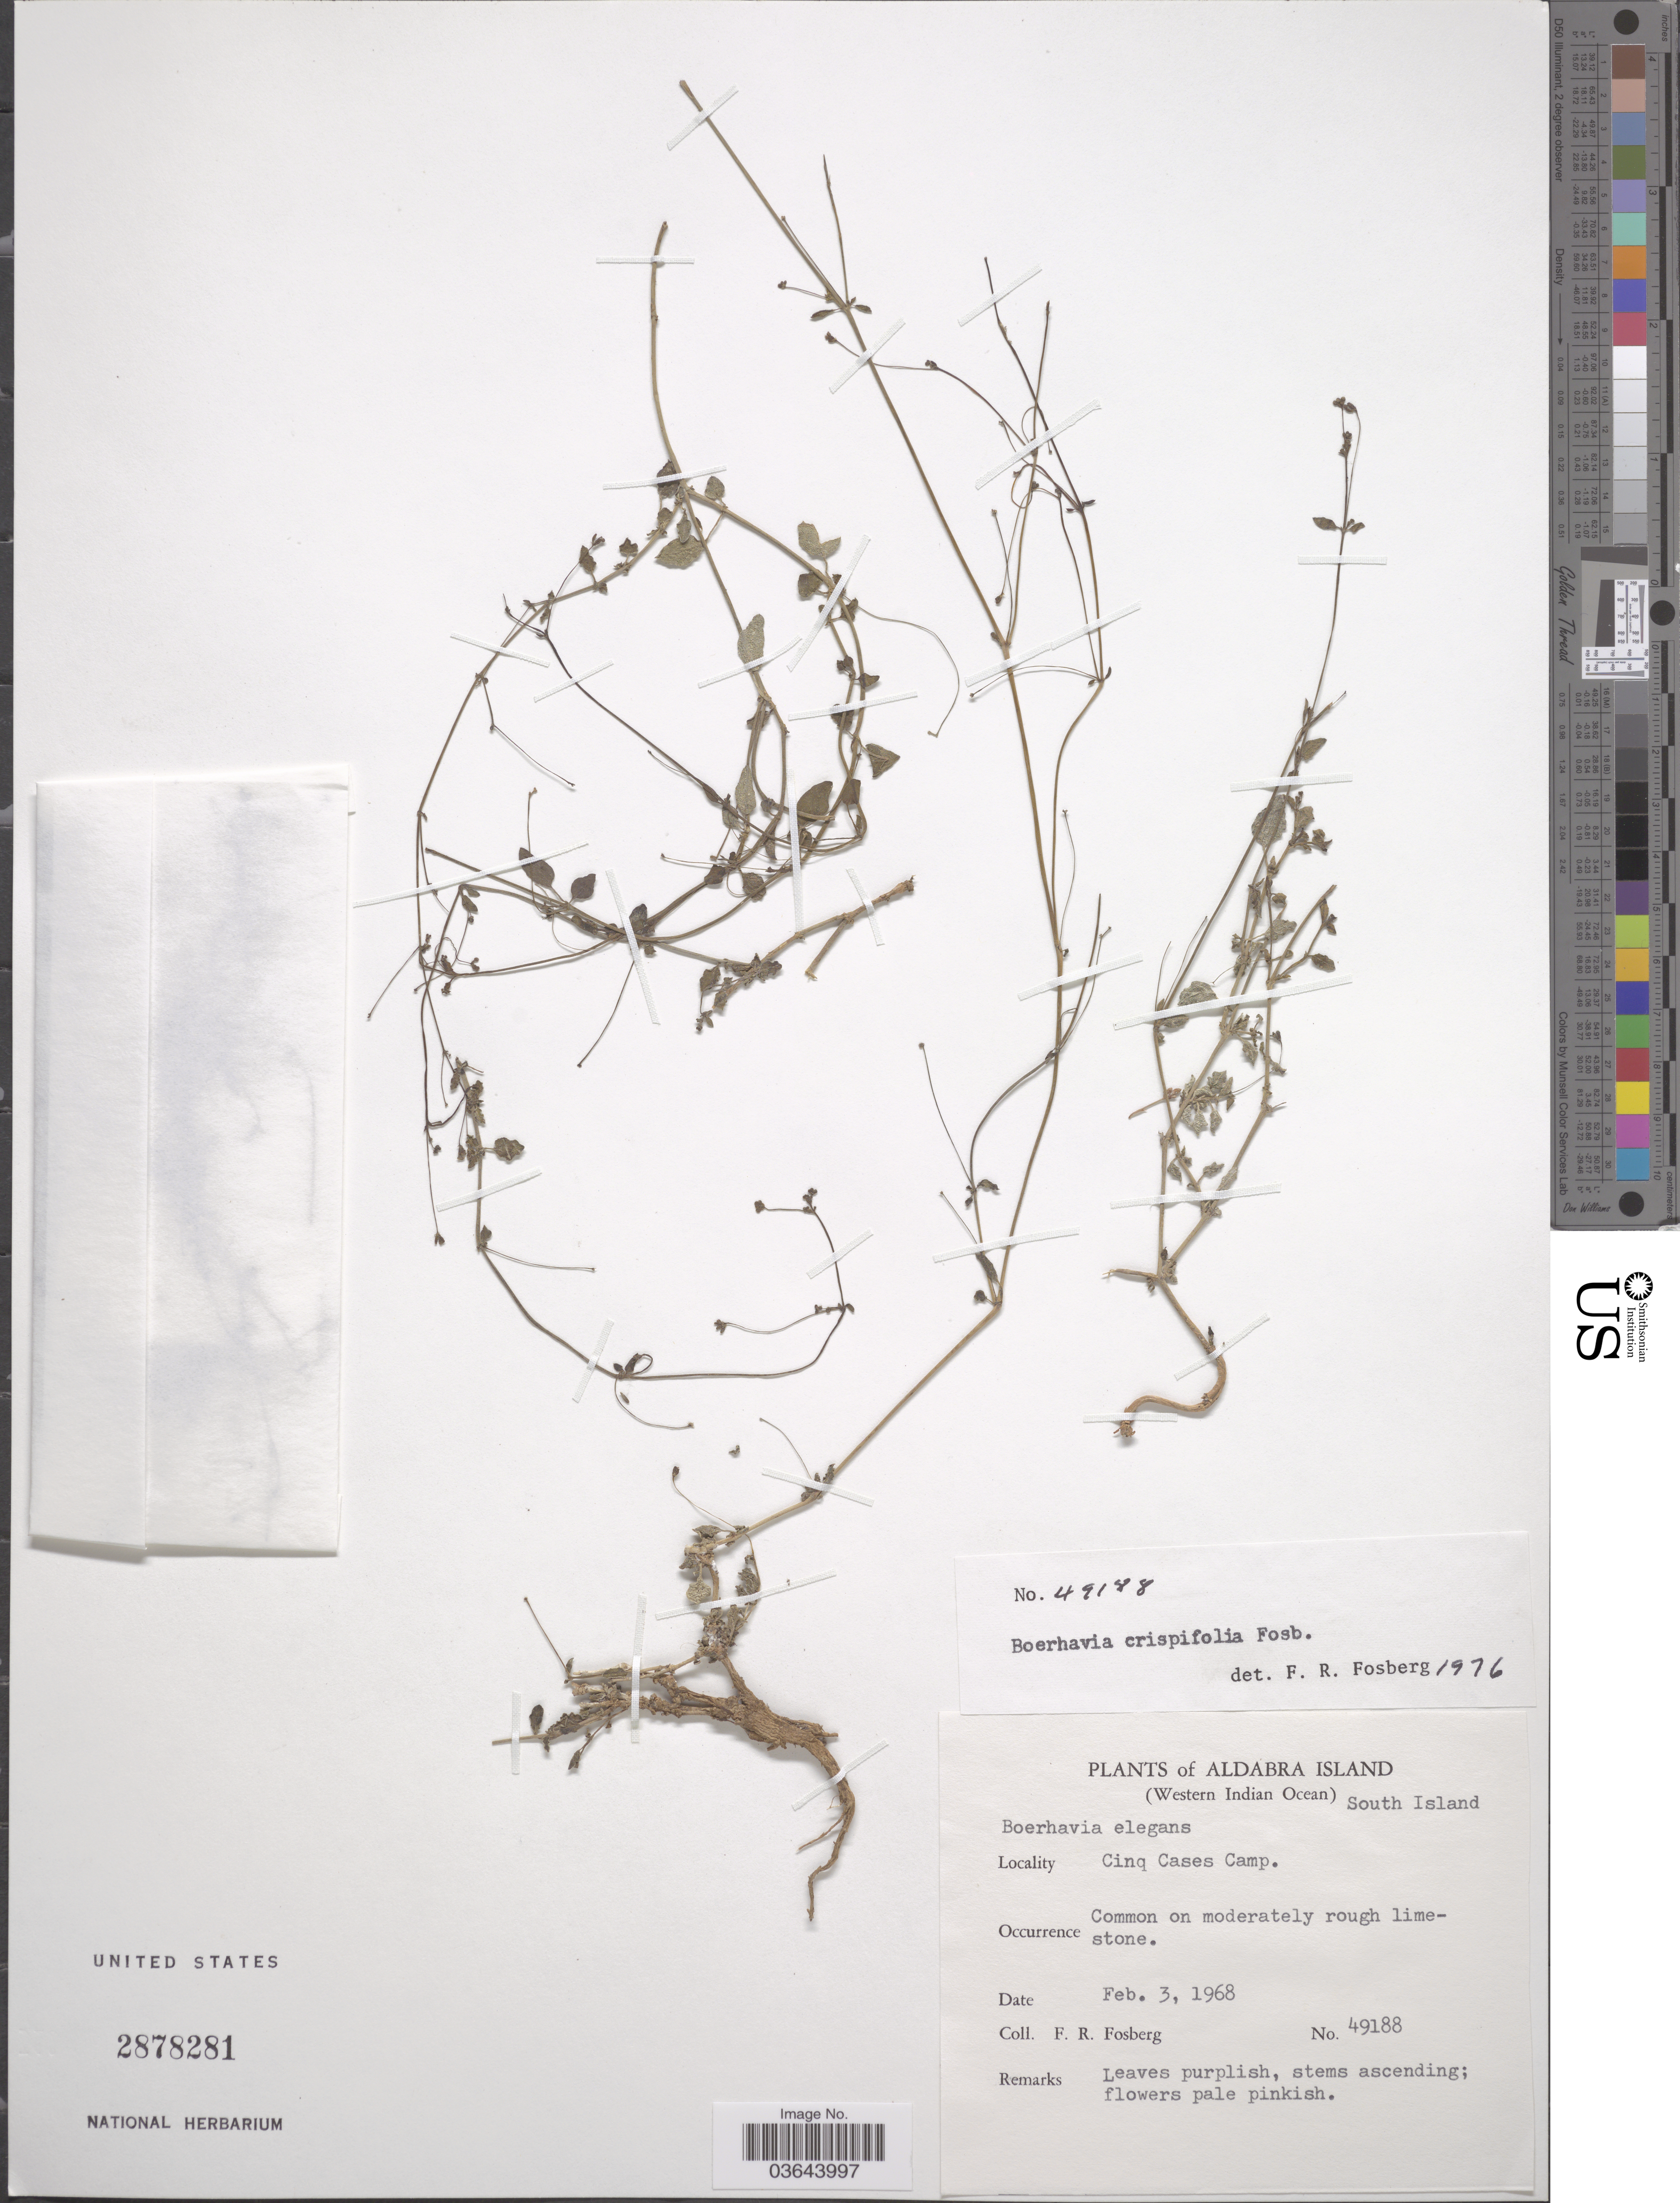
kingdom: Plantae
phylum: Tracheophyta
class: Magnoliopsida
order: Caryophyllales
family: Nyctaginaceae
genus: Boerhavia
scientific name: Boerhavia crispifolia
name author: Fosberg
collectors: F. R. Fosberg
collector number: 49188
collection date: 1968-02-03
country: Seychelles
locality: Aldabra Island (Western Indian Ocean) South Island. Cinq Cases Camp.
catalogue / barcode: US 2878281